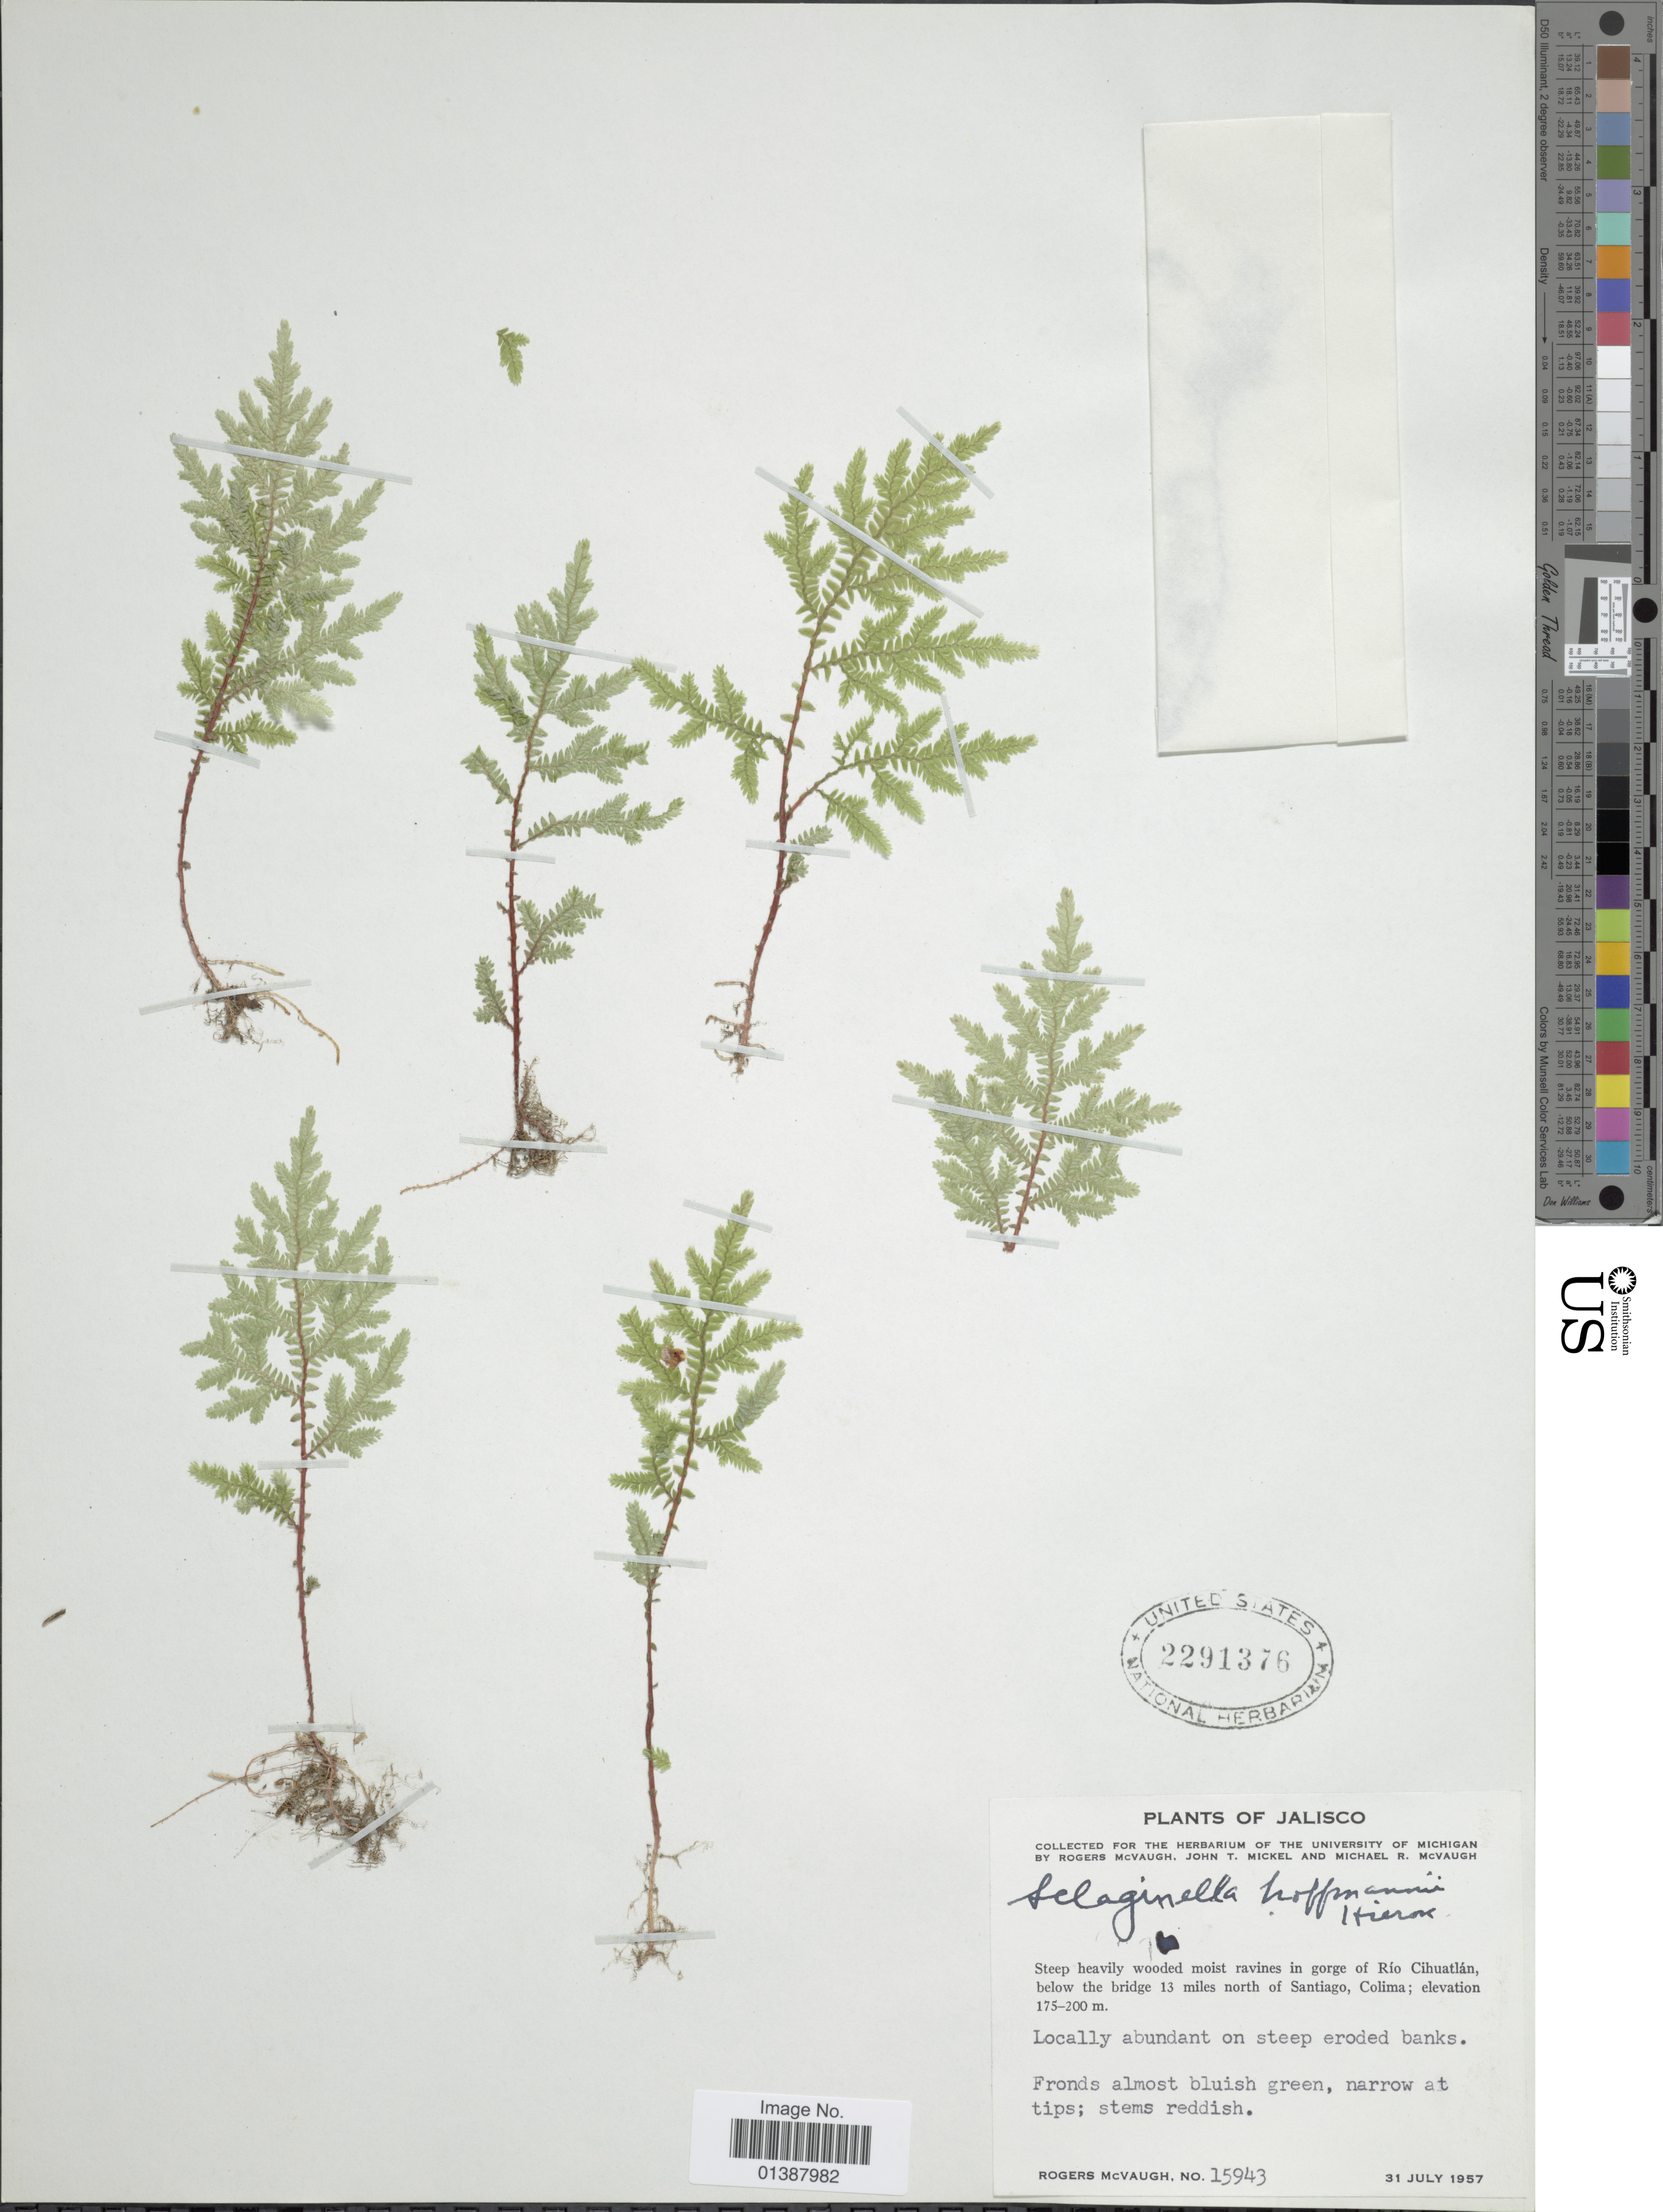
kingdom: Plantae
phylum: Tracheophyta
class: Lycopodiopsida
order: Selaginellales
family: Selaginellaceae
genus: Selaginella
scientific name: Selaginella hoffmannii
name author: Hieron.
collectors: R. McVaugh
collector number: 15943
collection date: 1957-07-31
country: Mexico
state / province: Jalisco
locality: Steep heavily wooded moist ravines in gorg of Río Cihuatlán below the bridge 13 miles north of Santiago, Colima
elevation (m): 175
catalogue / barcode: US 2291376